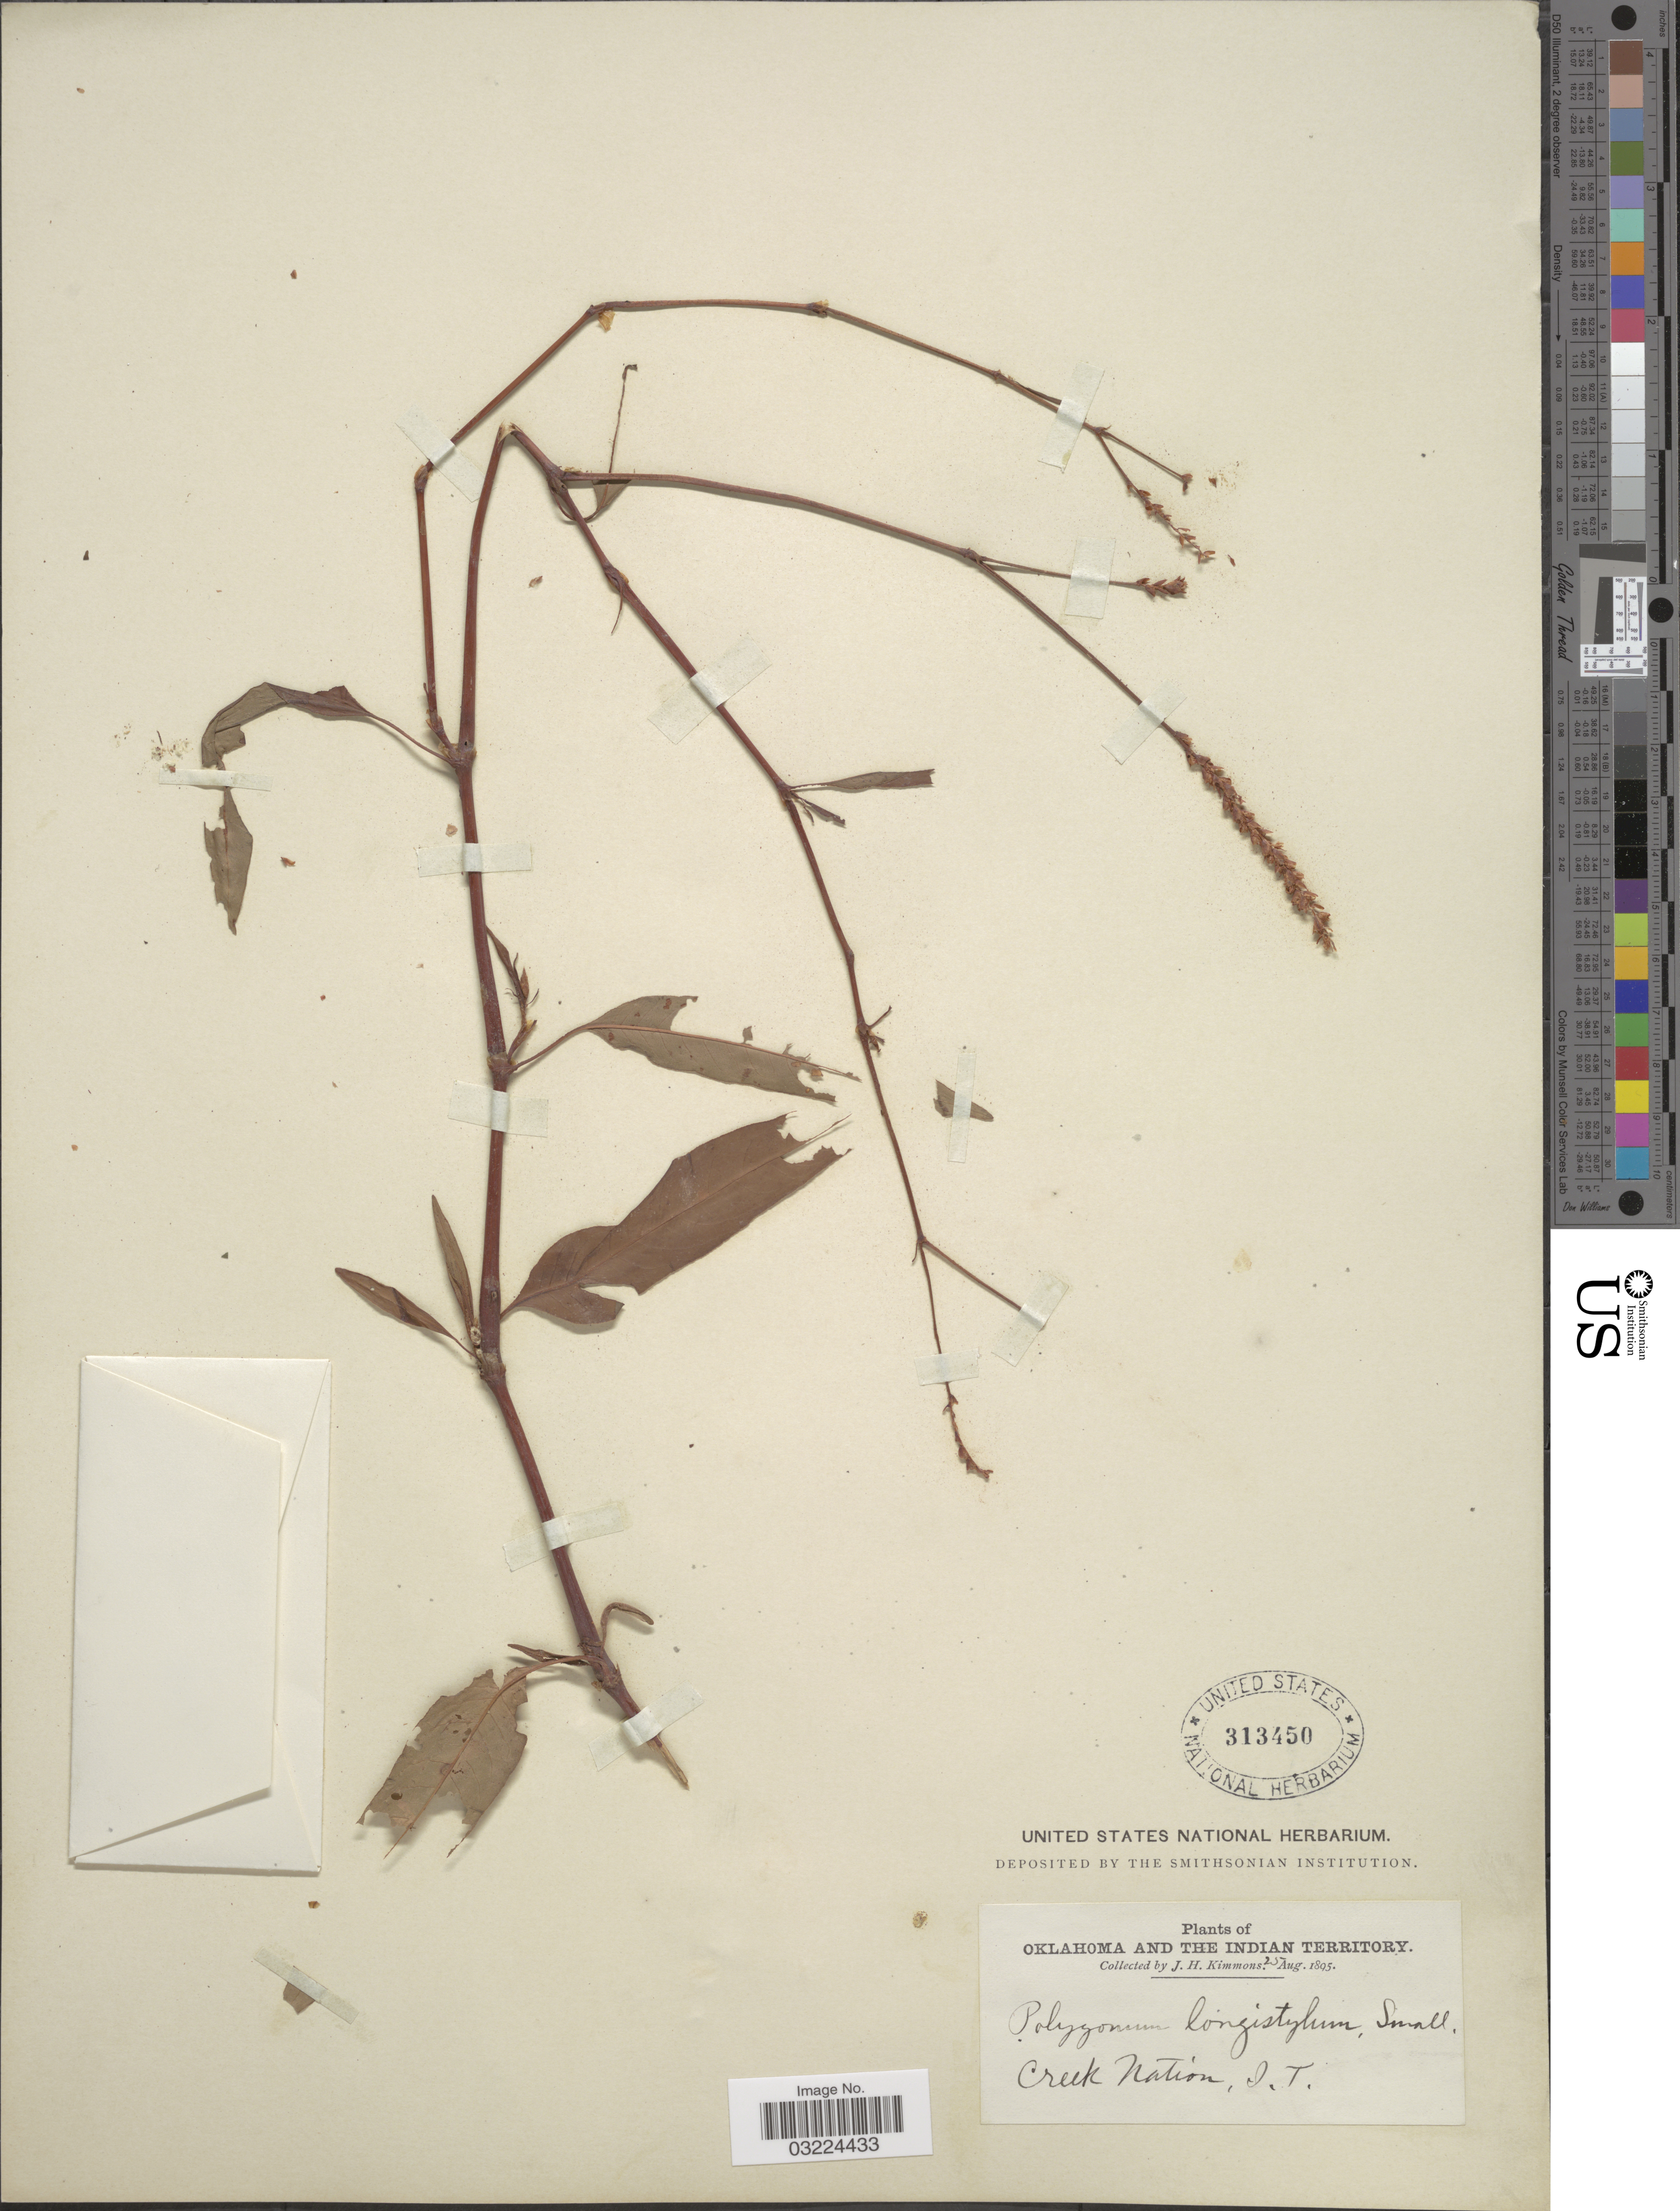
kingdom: Plantae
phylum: Tracheophyta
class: Magnoliopsida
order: Caryophyllales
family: Polygonaceae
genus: Persicaria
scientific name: Persicaria bicornis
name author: (Raf.) Nieuwl.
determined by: Atha, D. E.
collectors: J. Kimmons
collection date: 1895-08-25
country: United States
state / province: Oklahoma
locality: Indian Territory. Creek Nation, I. T.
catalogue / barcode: US 313450